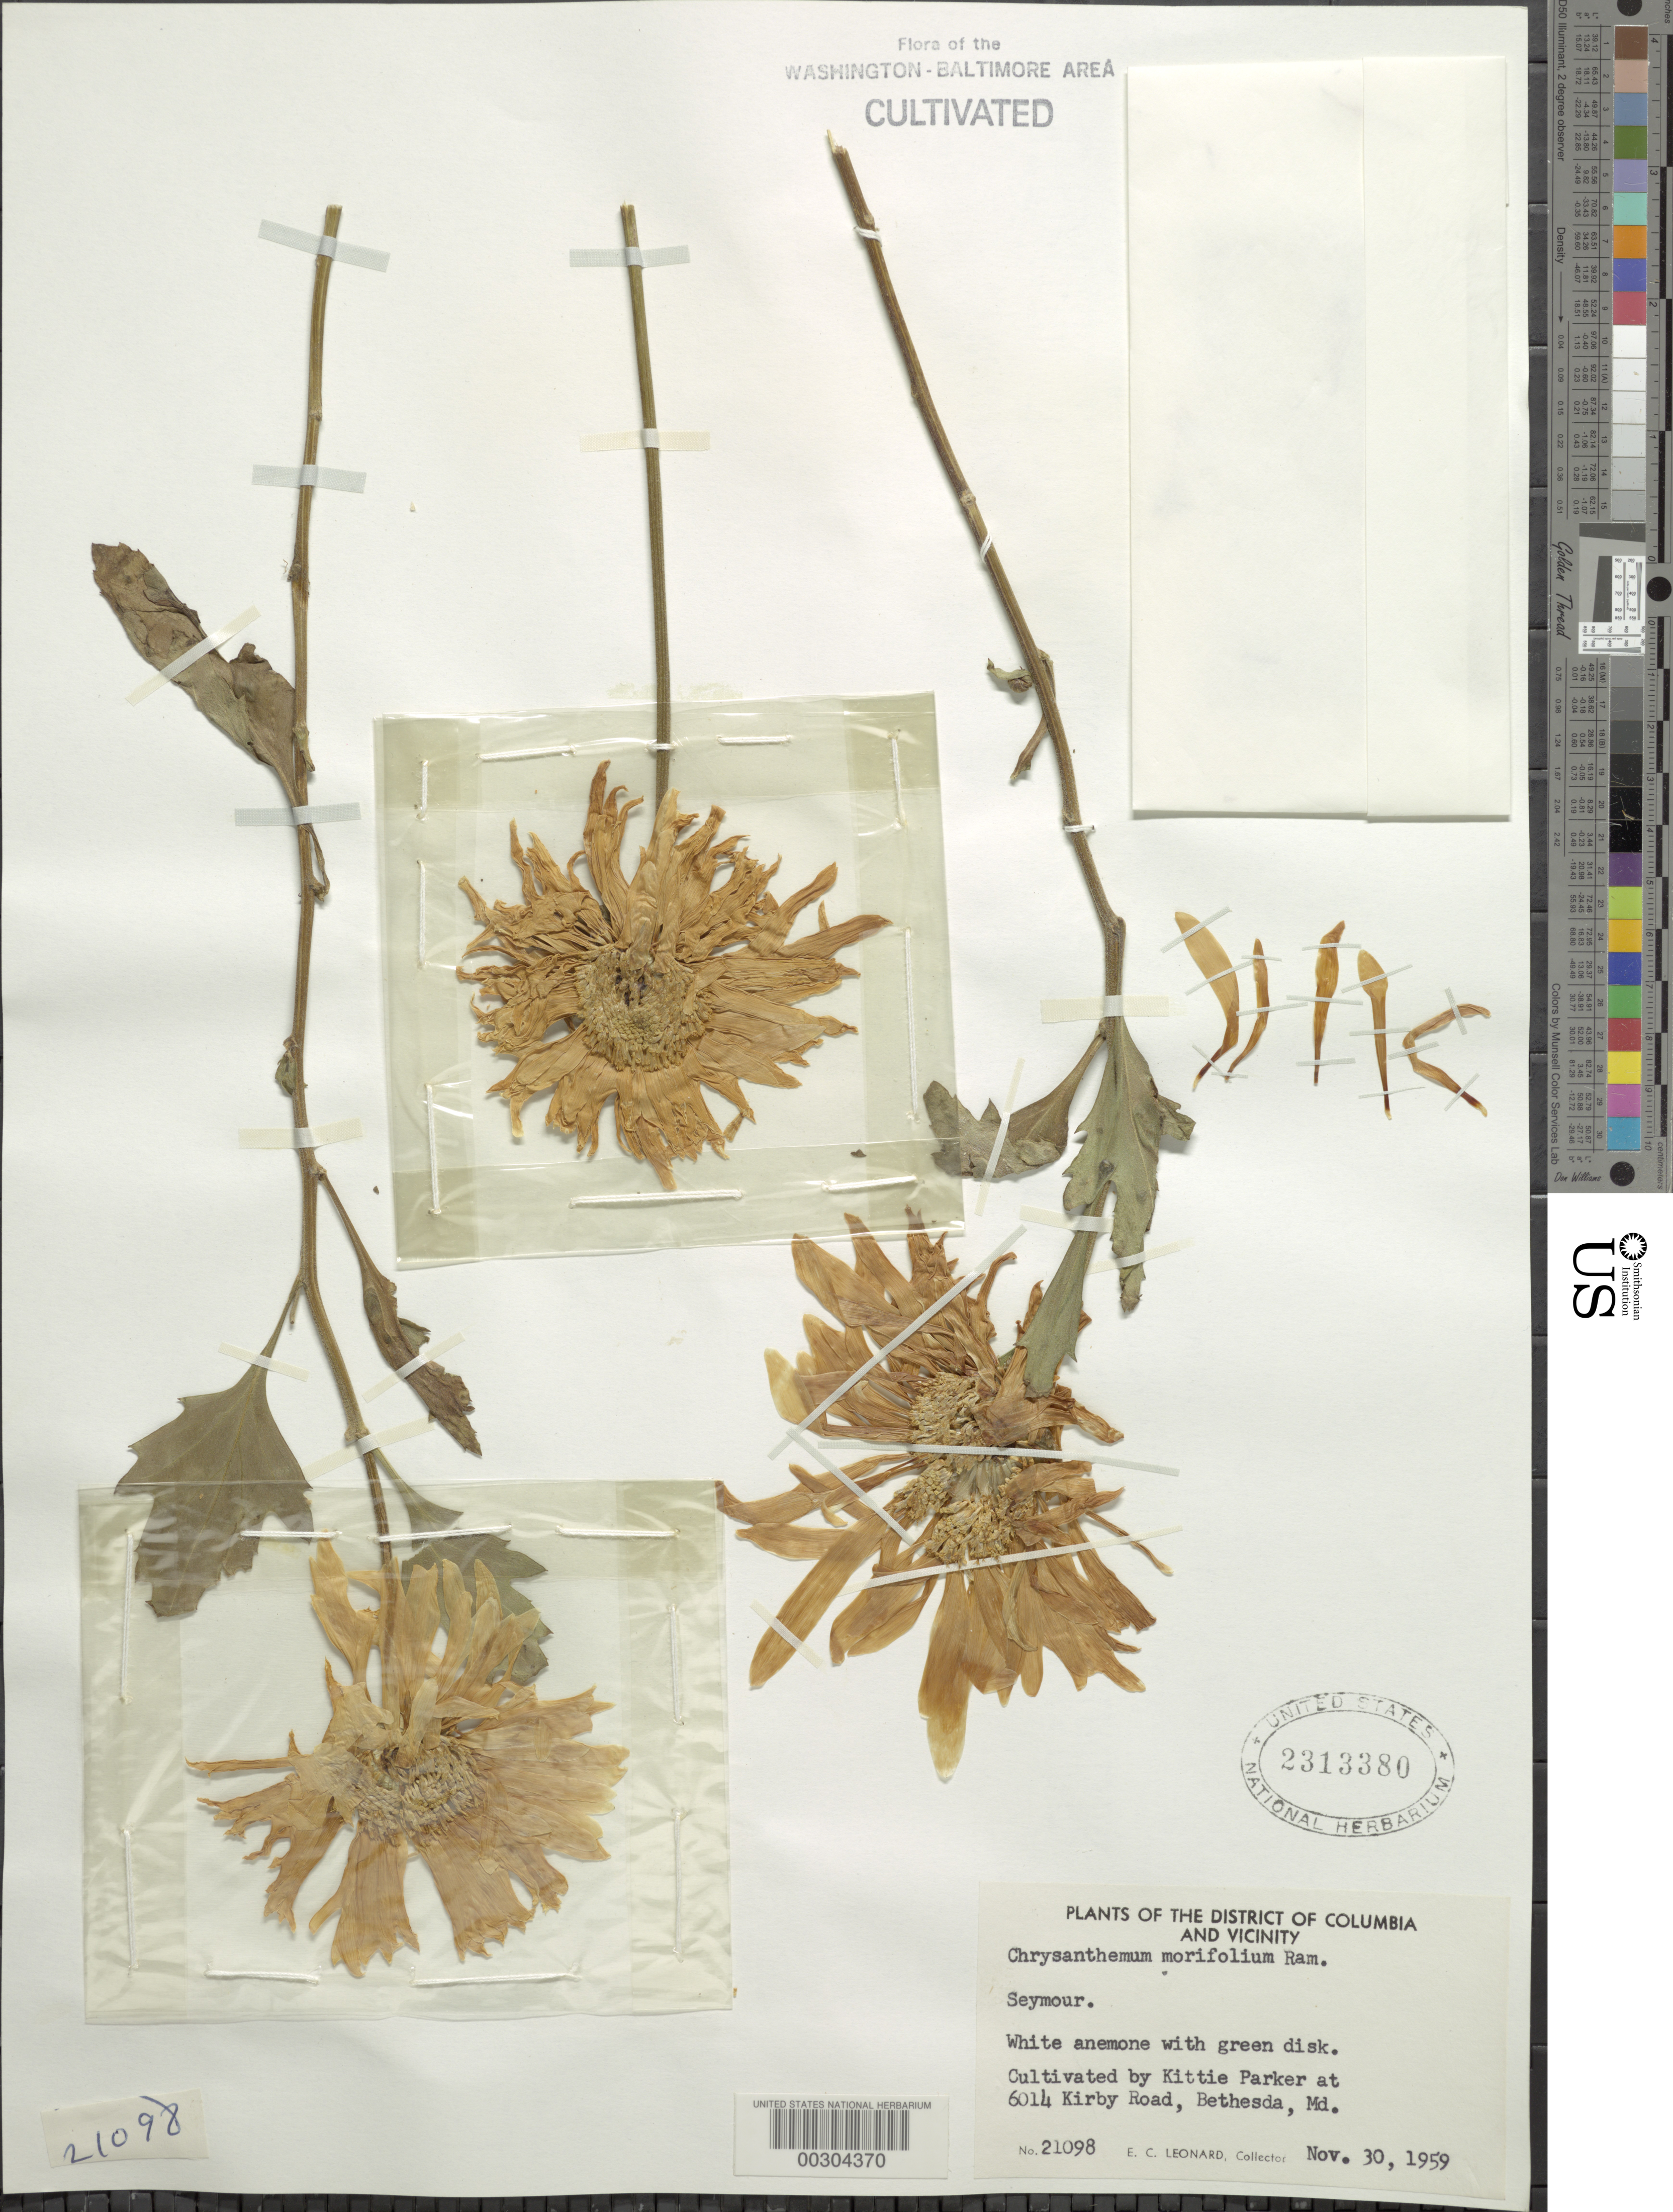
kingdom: Plantae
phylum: Tracheophyta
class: Magnoliopsida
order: Asterales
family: Asteraceae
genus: Chrysanthemum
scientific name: Chrysanthemum morifolium 'Weymour'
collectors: E. C. Leonard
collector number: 21098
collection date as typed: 30 Nov 1959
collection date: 1959-11-30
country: United States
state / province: Maryland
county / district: Montgomery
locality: Bethesda, 6014 Kirby Rd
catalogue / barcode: US 2313380